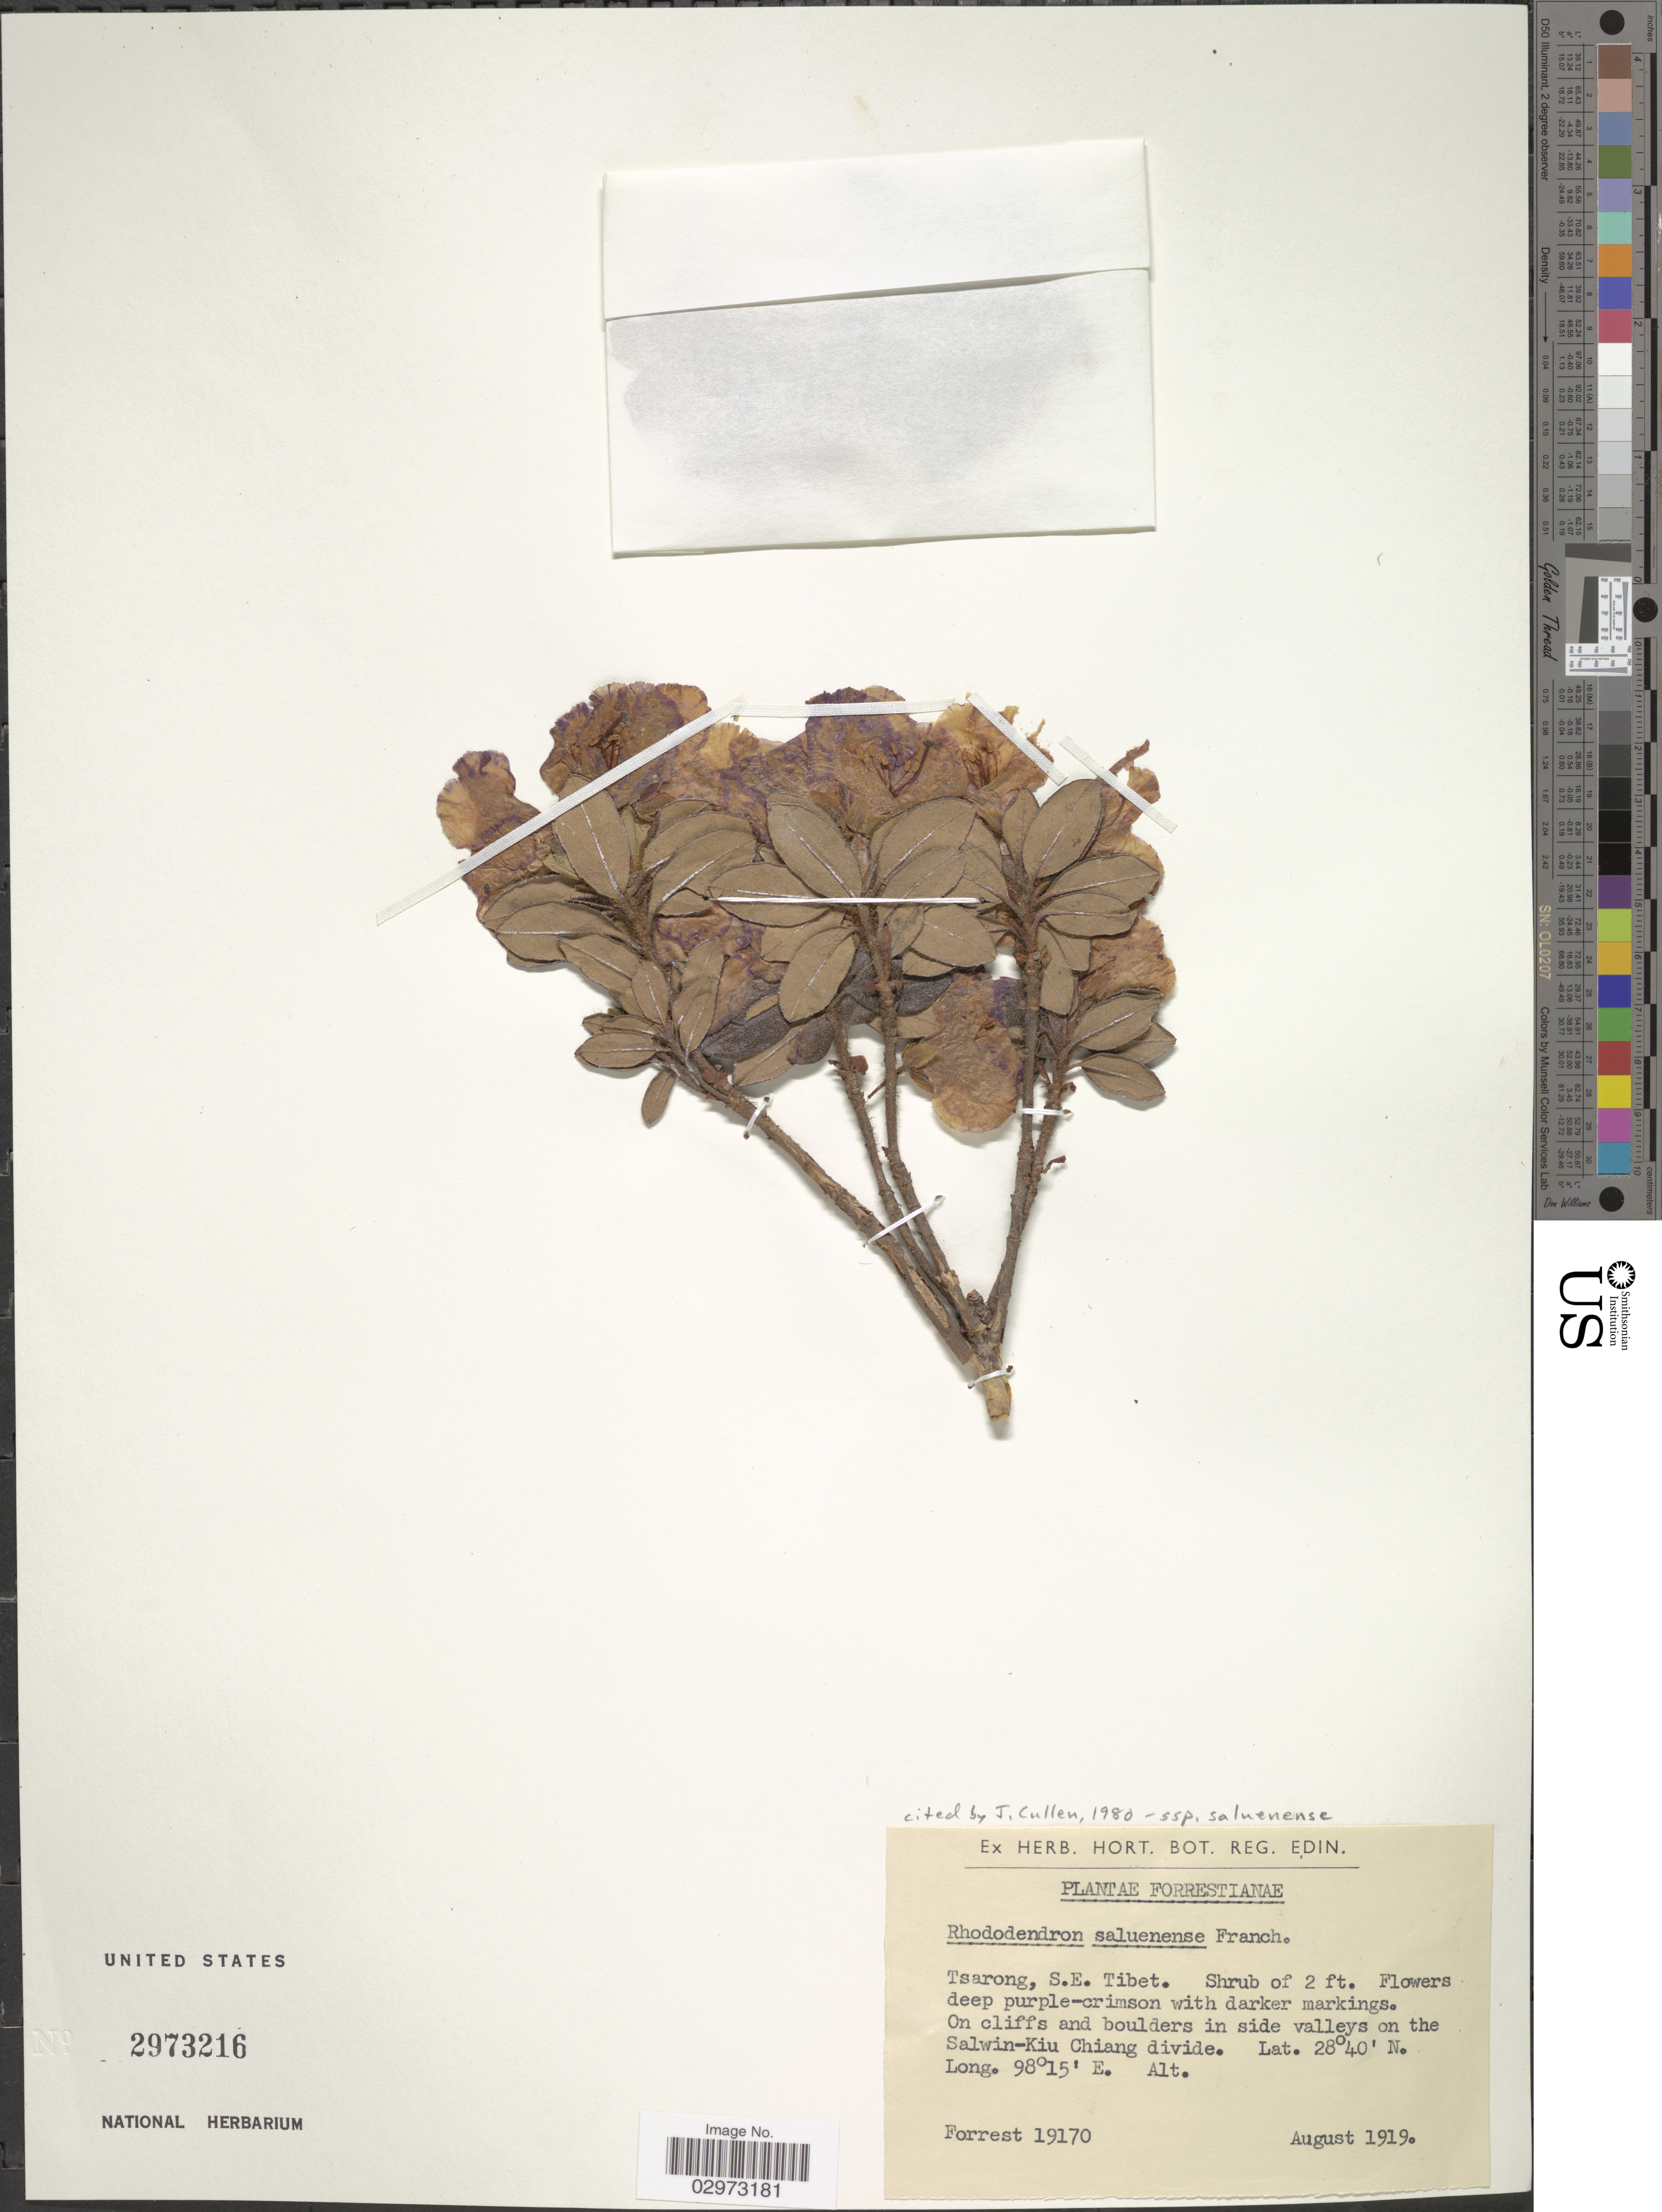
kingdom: Plantae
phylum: Tracheophyta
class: Magnoliopsida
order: Ericales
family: Ericaceae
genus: Rhododendron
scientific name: Rhododendron saluenense subsp. saluenense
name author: Franch.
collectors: -. Forrest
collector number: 19170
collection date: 1919-08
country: China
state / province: Xizang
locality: Tsarong, S.E. Tibet. On cliffs and boulders in side valleys on the Salwin-Kiu Chiang divide.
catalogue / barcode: US 2973216